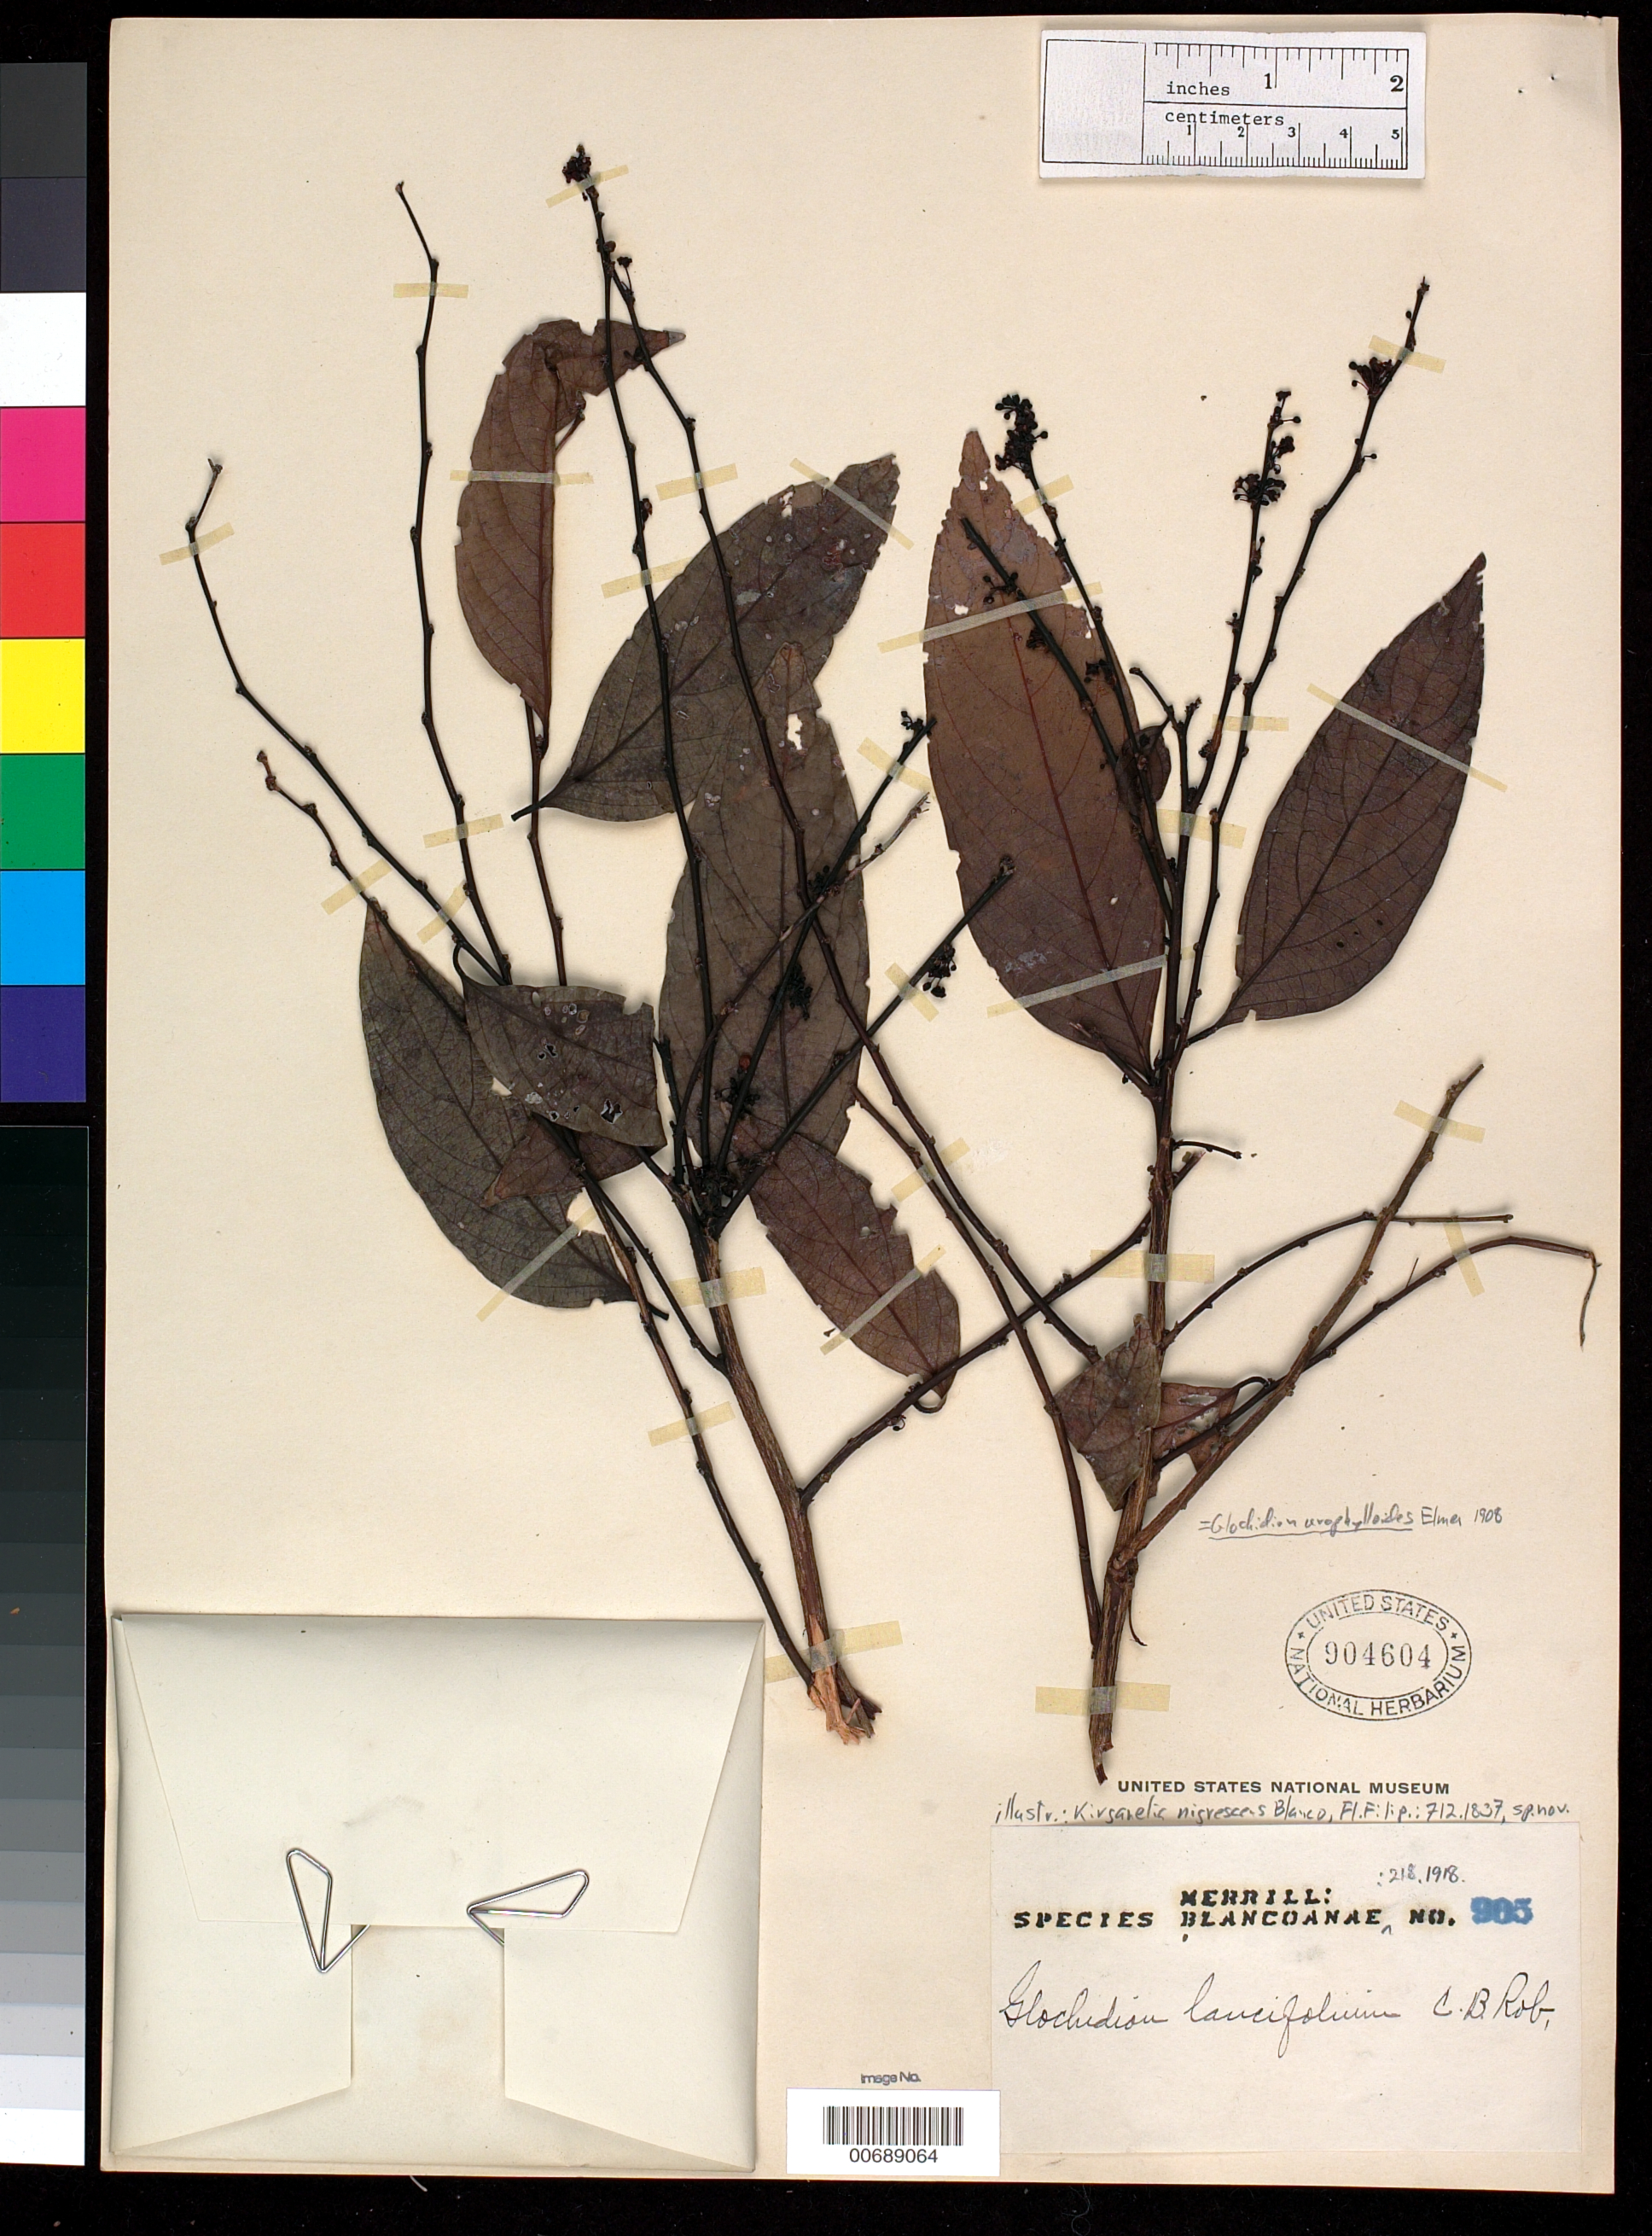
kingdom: Plantae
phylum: Tracheophyta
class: Magnoliopsida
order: Malpighiales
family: Phyllanthaceae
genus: Glochidion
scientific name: Glochidion urophylloides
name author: Elmer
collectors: E. D. Merrill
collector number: Sp. Blancoan. 0905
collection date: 1915-03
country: Philippines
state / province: Calabarzon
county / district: Rizal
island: Luzon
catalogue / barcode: US 904604